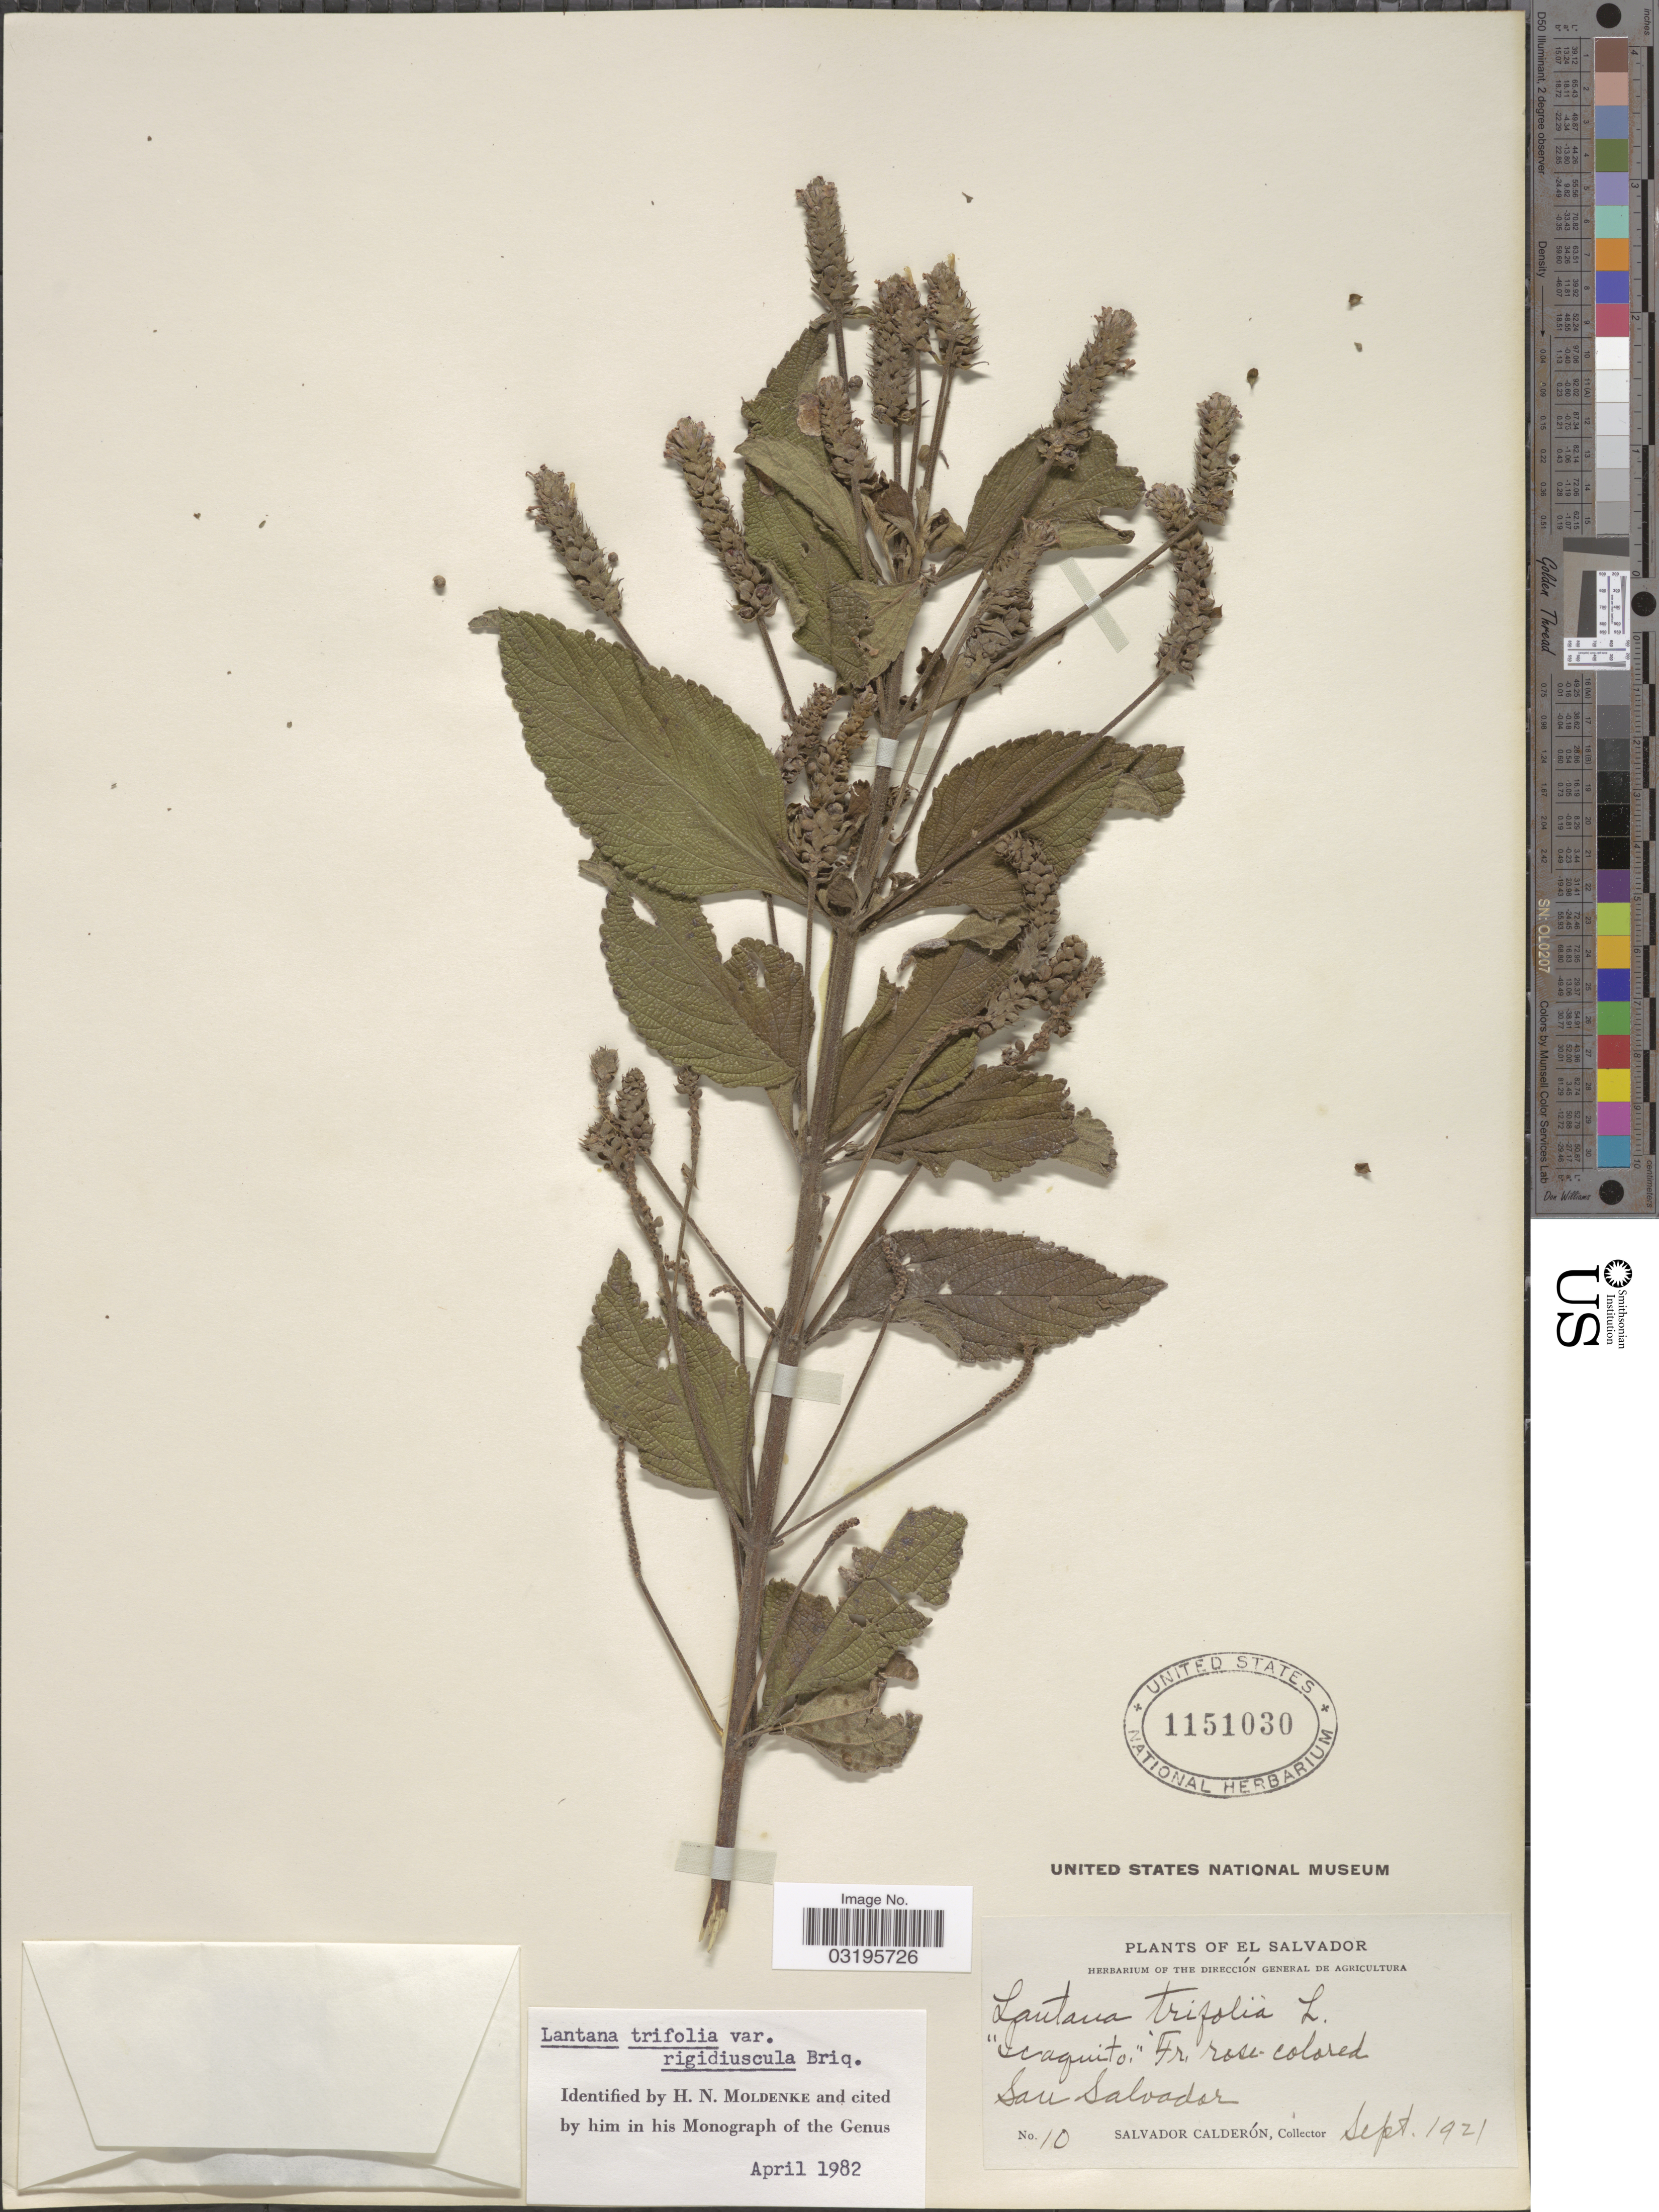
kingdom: Plantae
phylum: Tracheophyta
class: Magnoliopsida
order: Lamiales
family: Verbenaceae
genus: Lantana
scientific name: Lantana trifolia var. rigidiuscula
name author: Briq.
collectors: S. Calderón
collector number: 10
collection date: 1921-09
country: El Salvador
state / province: San Salvador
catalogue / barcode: US 1151030